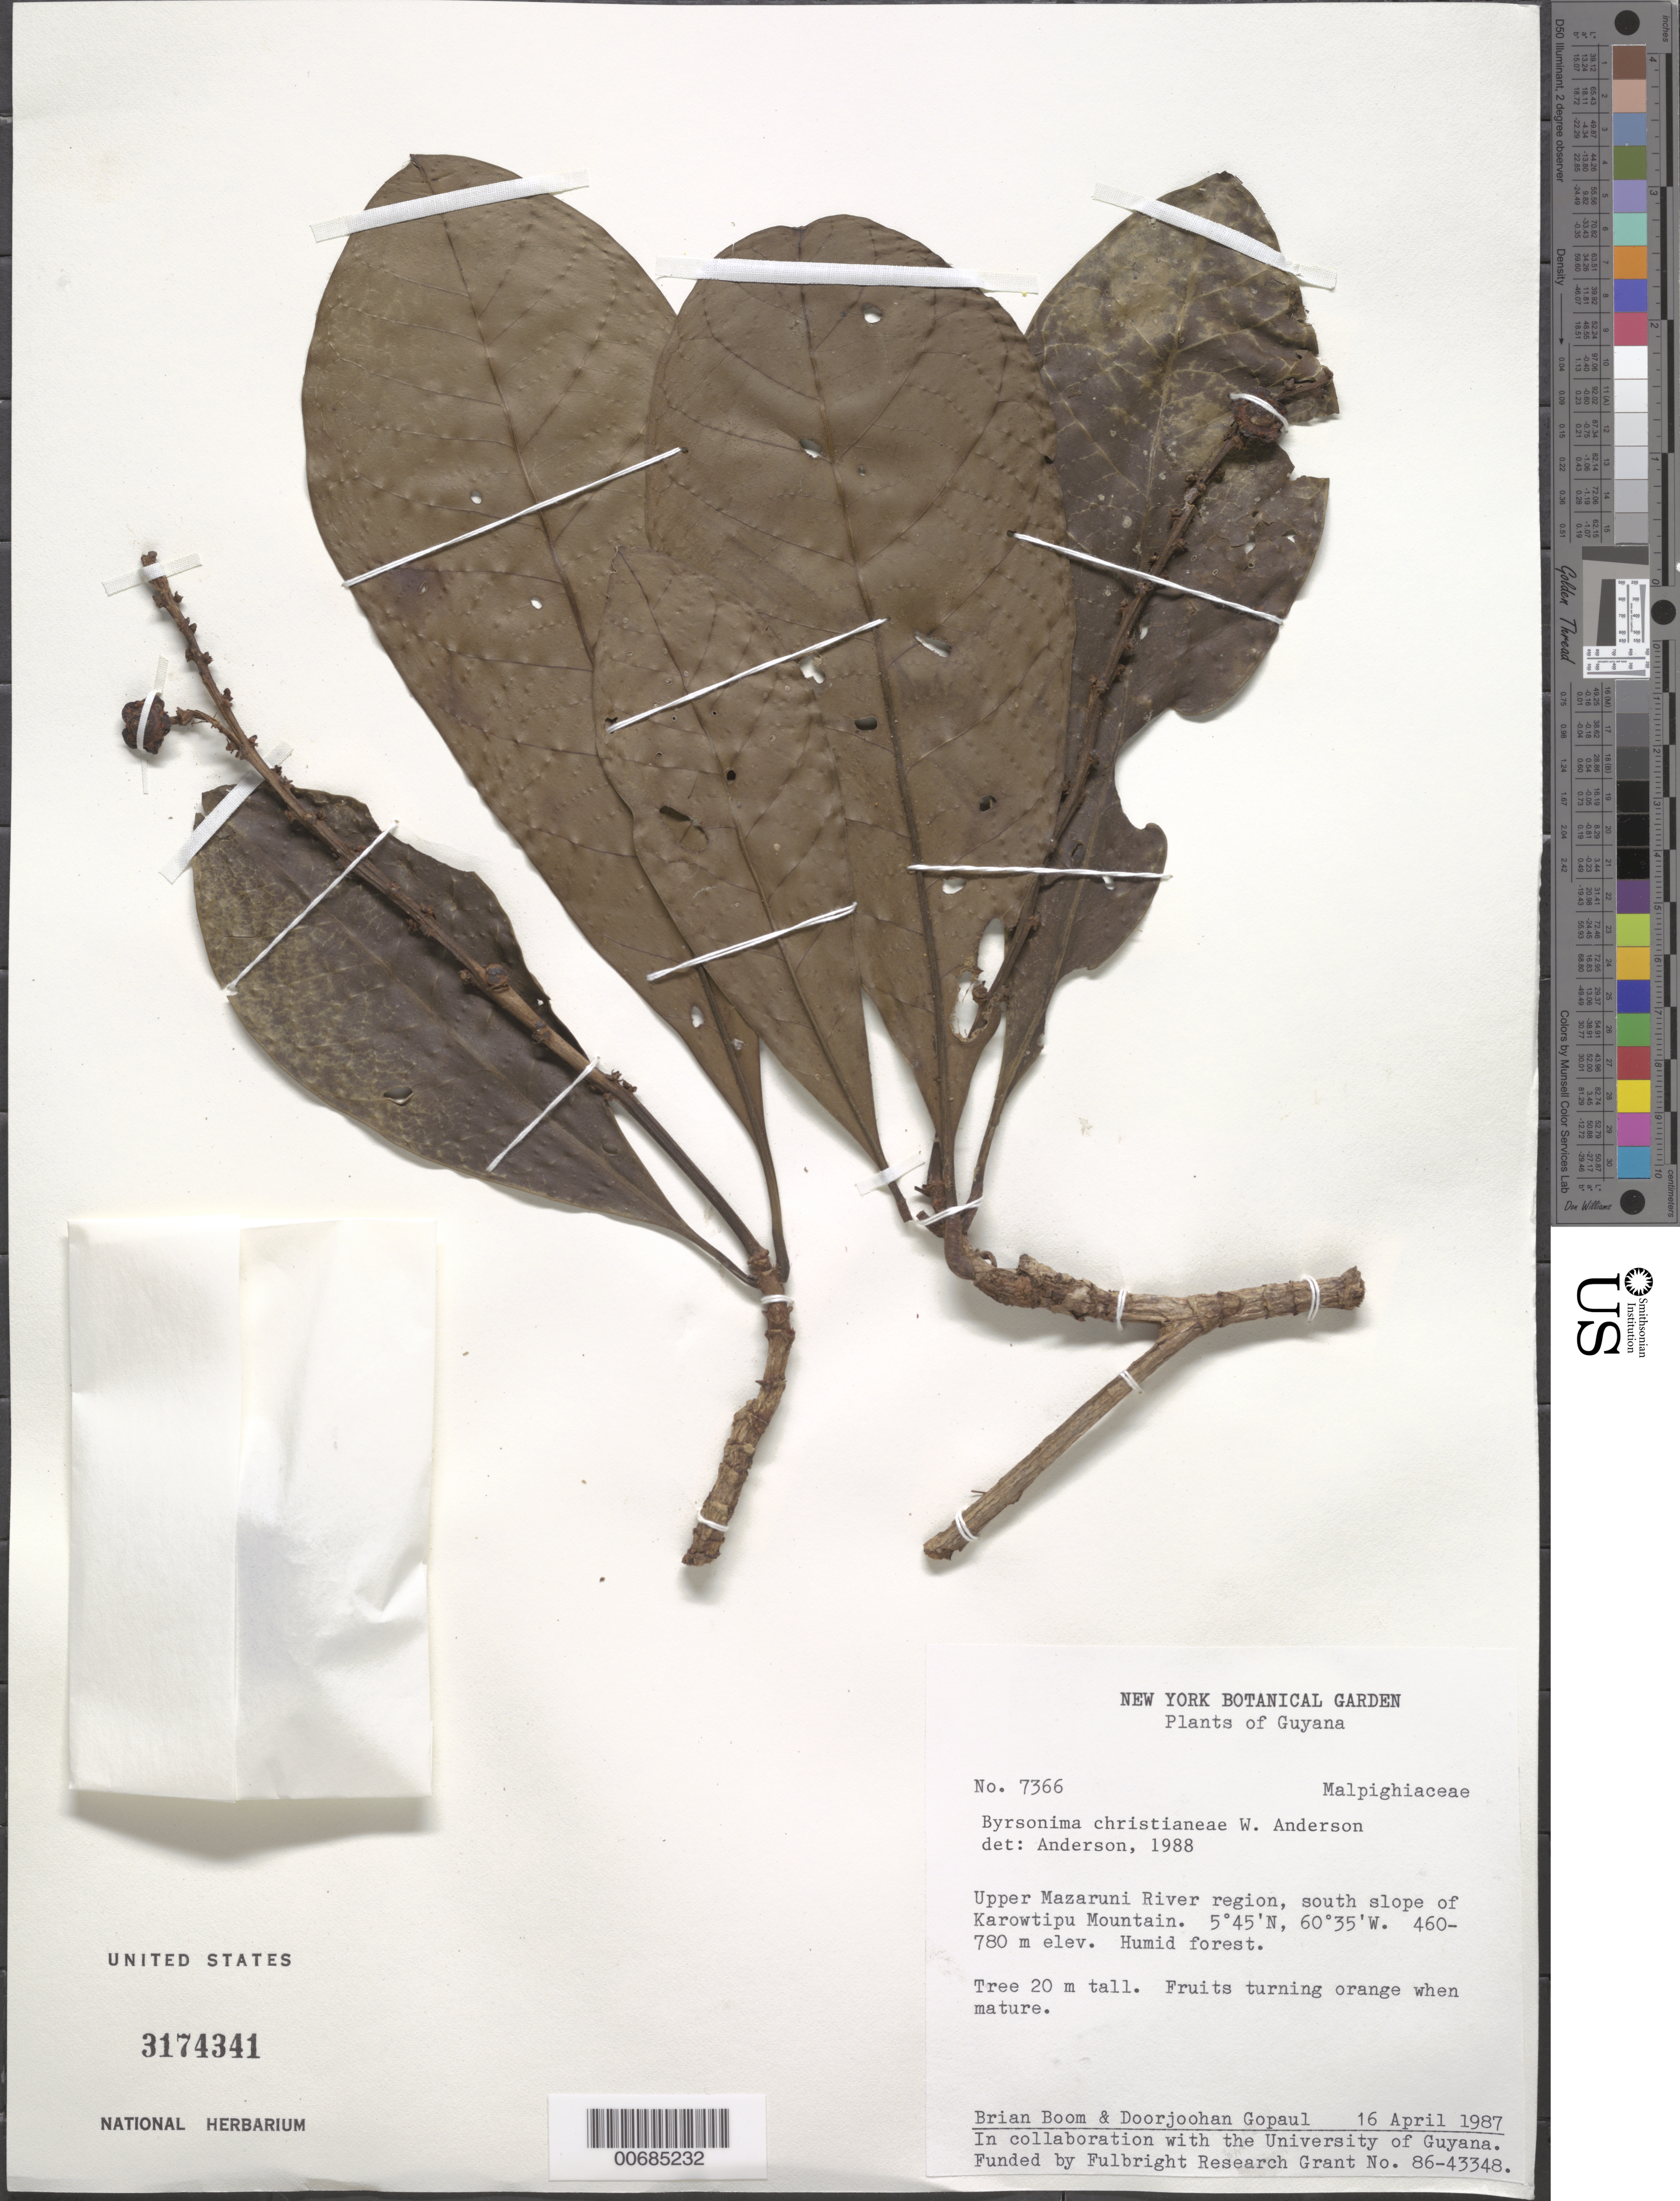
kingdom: Plantae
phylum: Tracheophyta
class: Magnoliopsida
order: Malpighiales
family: Malpighiaceae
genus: Byrsonima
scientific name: Byrsonima christianeae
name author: W.R. Anderson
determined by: Anderson, W. R., (MICH), University of Michigan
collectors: B. M. Boom & D. Gopaul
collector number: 7366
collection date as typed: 16-Apr-87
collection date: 1987-04-16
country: Guyana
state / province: Cuyuni-Mazaruni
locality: Karowtipu Mountain, S slope, upper Mazaruni R. region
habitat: Humid forest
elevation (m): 460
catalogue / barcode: US 3174341